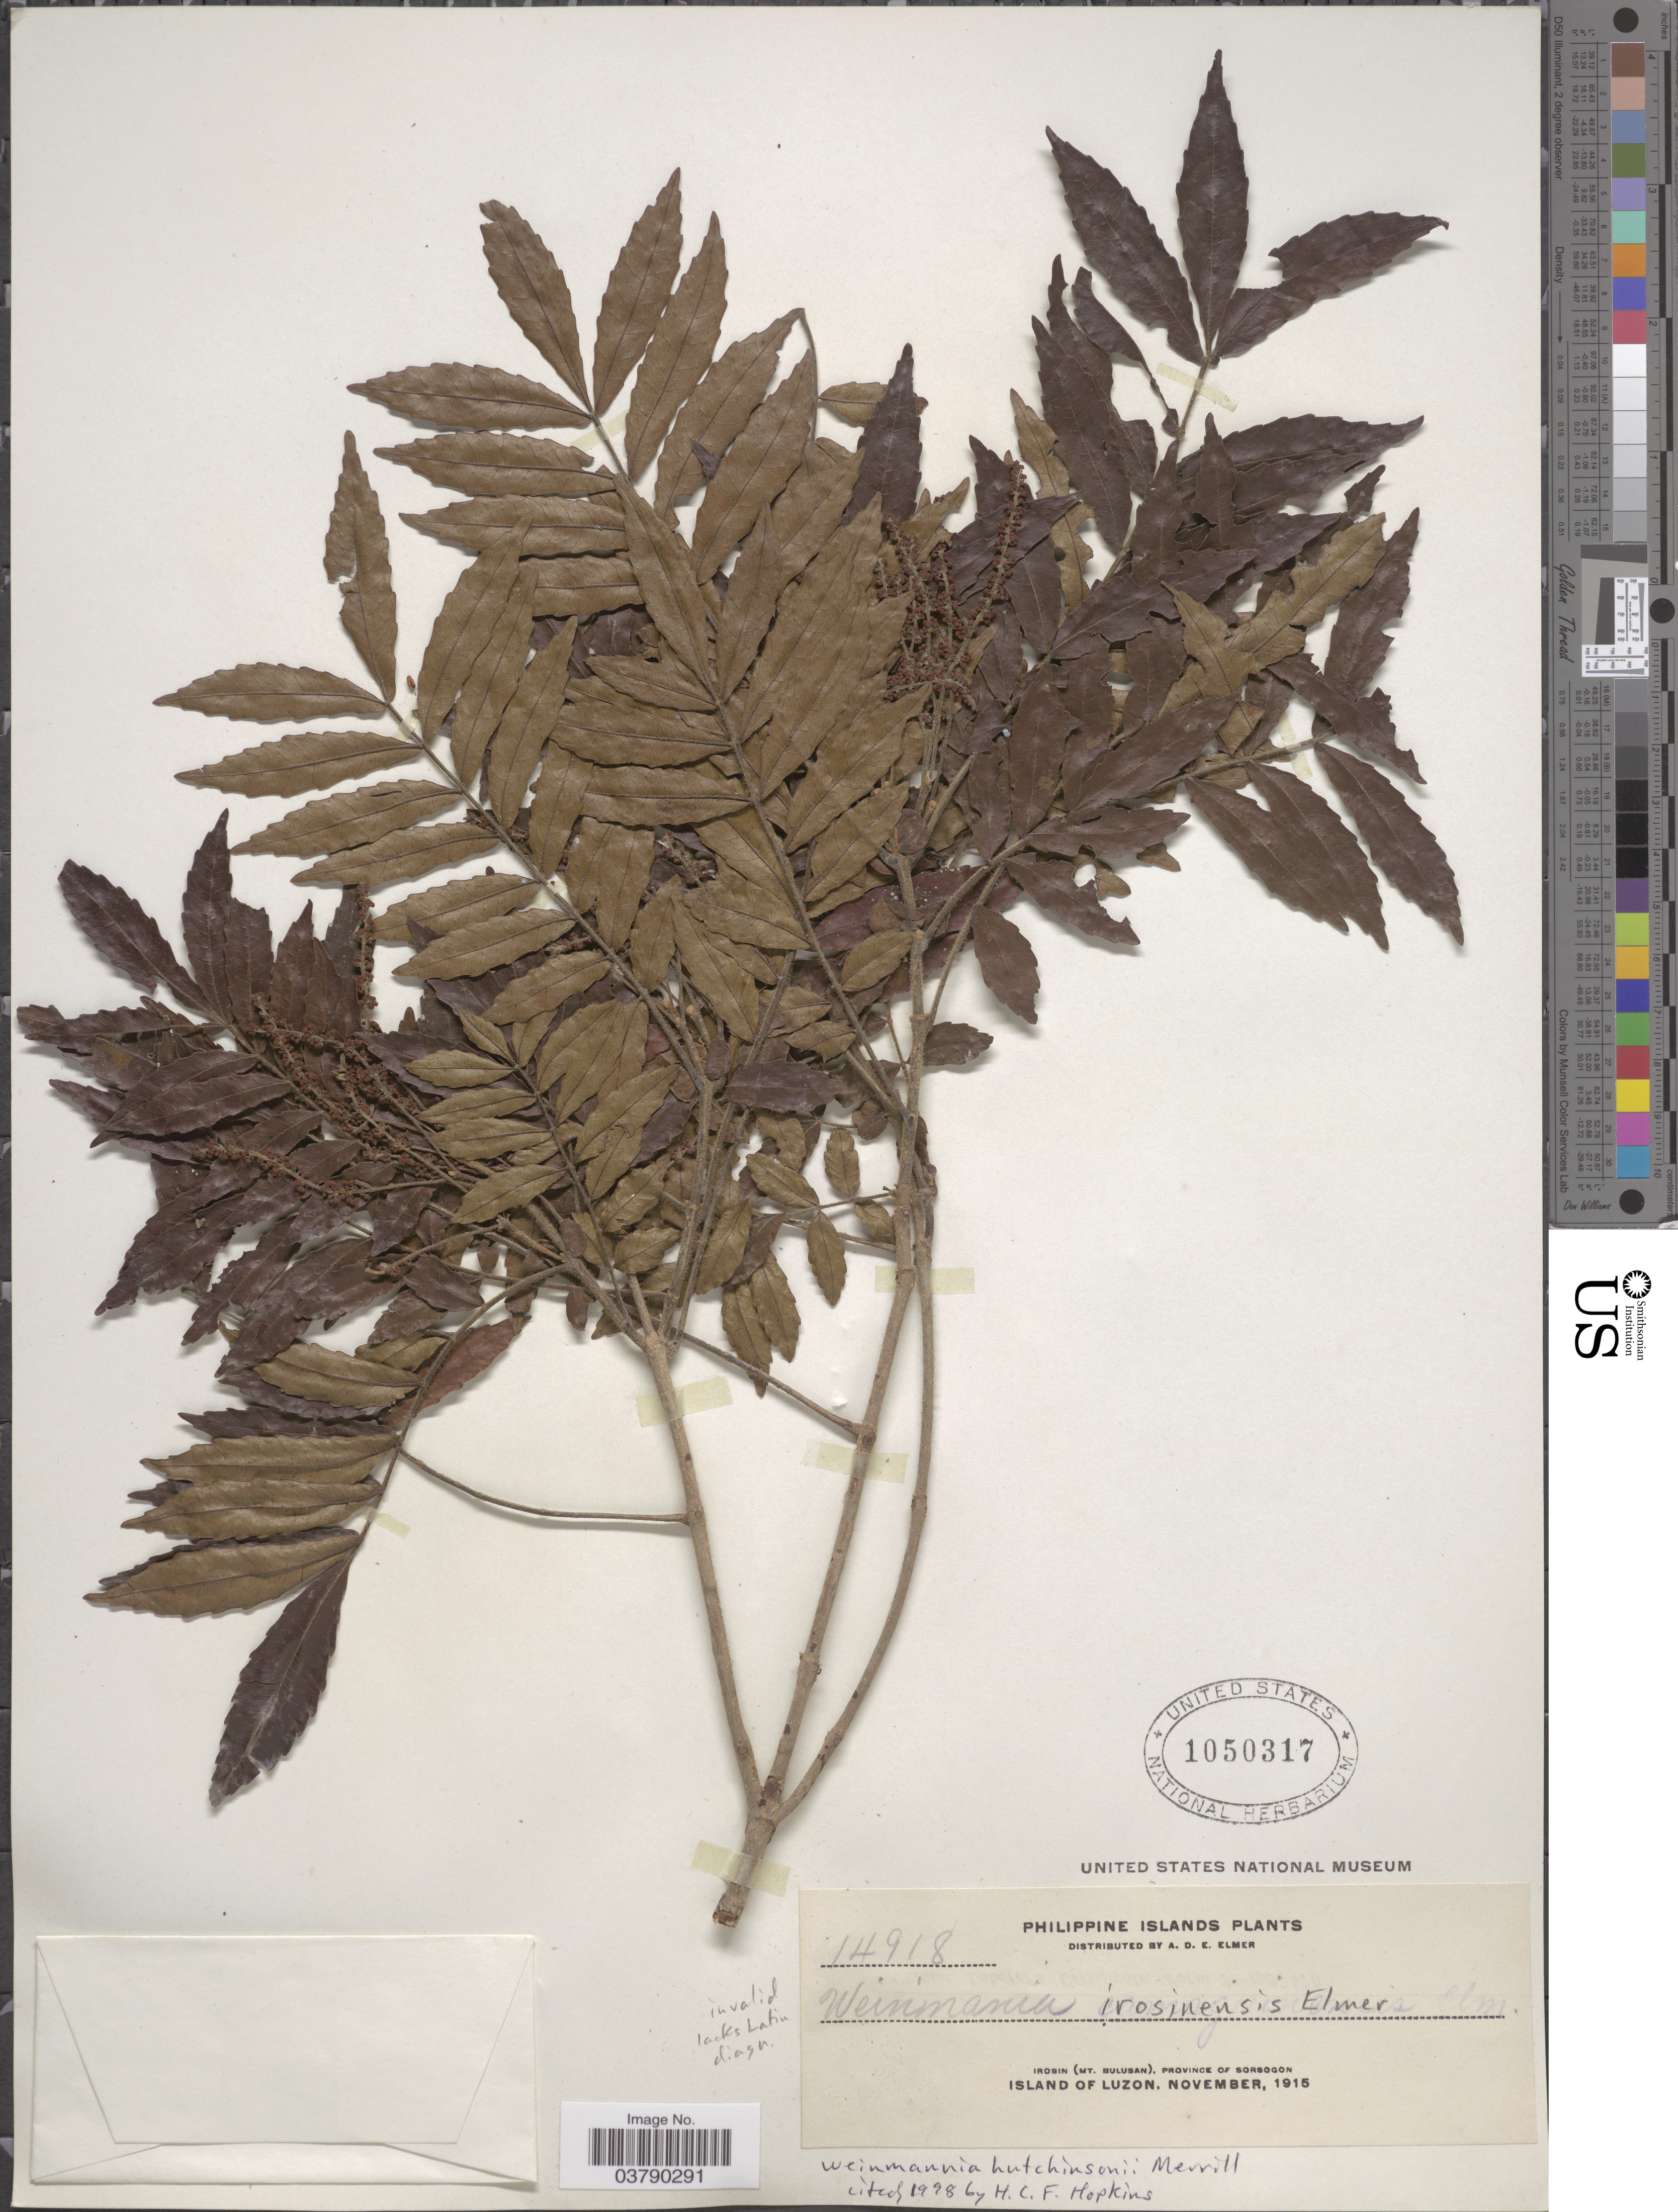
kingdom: Plantae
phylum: Tracheophyta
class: Magnoliopsida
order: Oxalidales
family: Cunoniaceae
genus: Pterophylla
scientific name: Pterophylla hutchinsonii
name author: (Merr.) Pillon & H.C. Hopkins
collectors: A. D. E. Elmer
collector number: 14918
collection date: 1915-11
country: Philippines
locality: Philippine Islands. Irosin (Mt. Bulusan), Province of Sorsogon. Island of Luzon.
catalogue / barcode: US 1050317